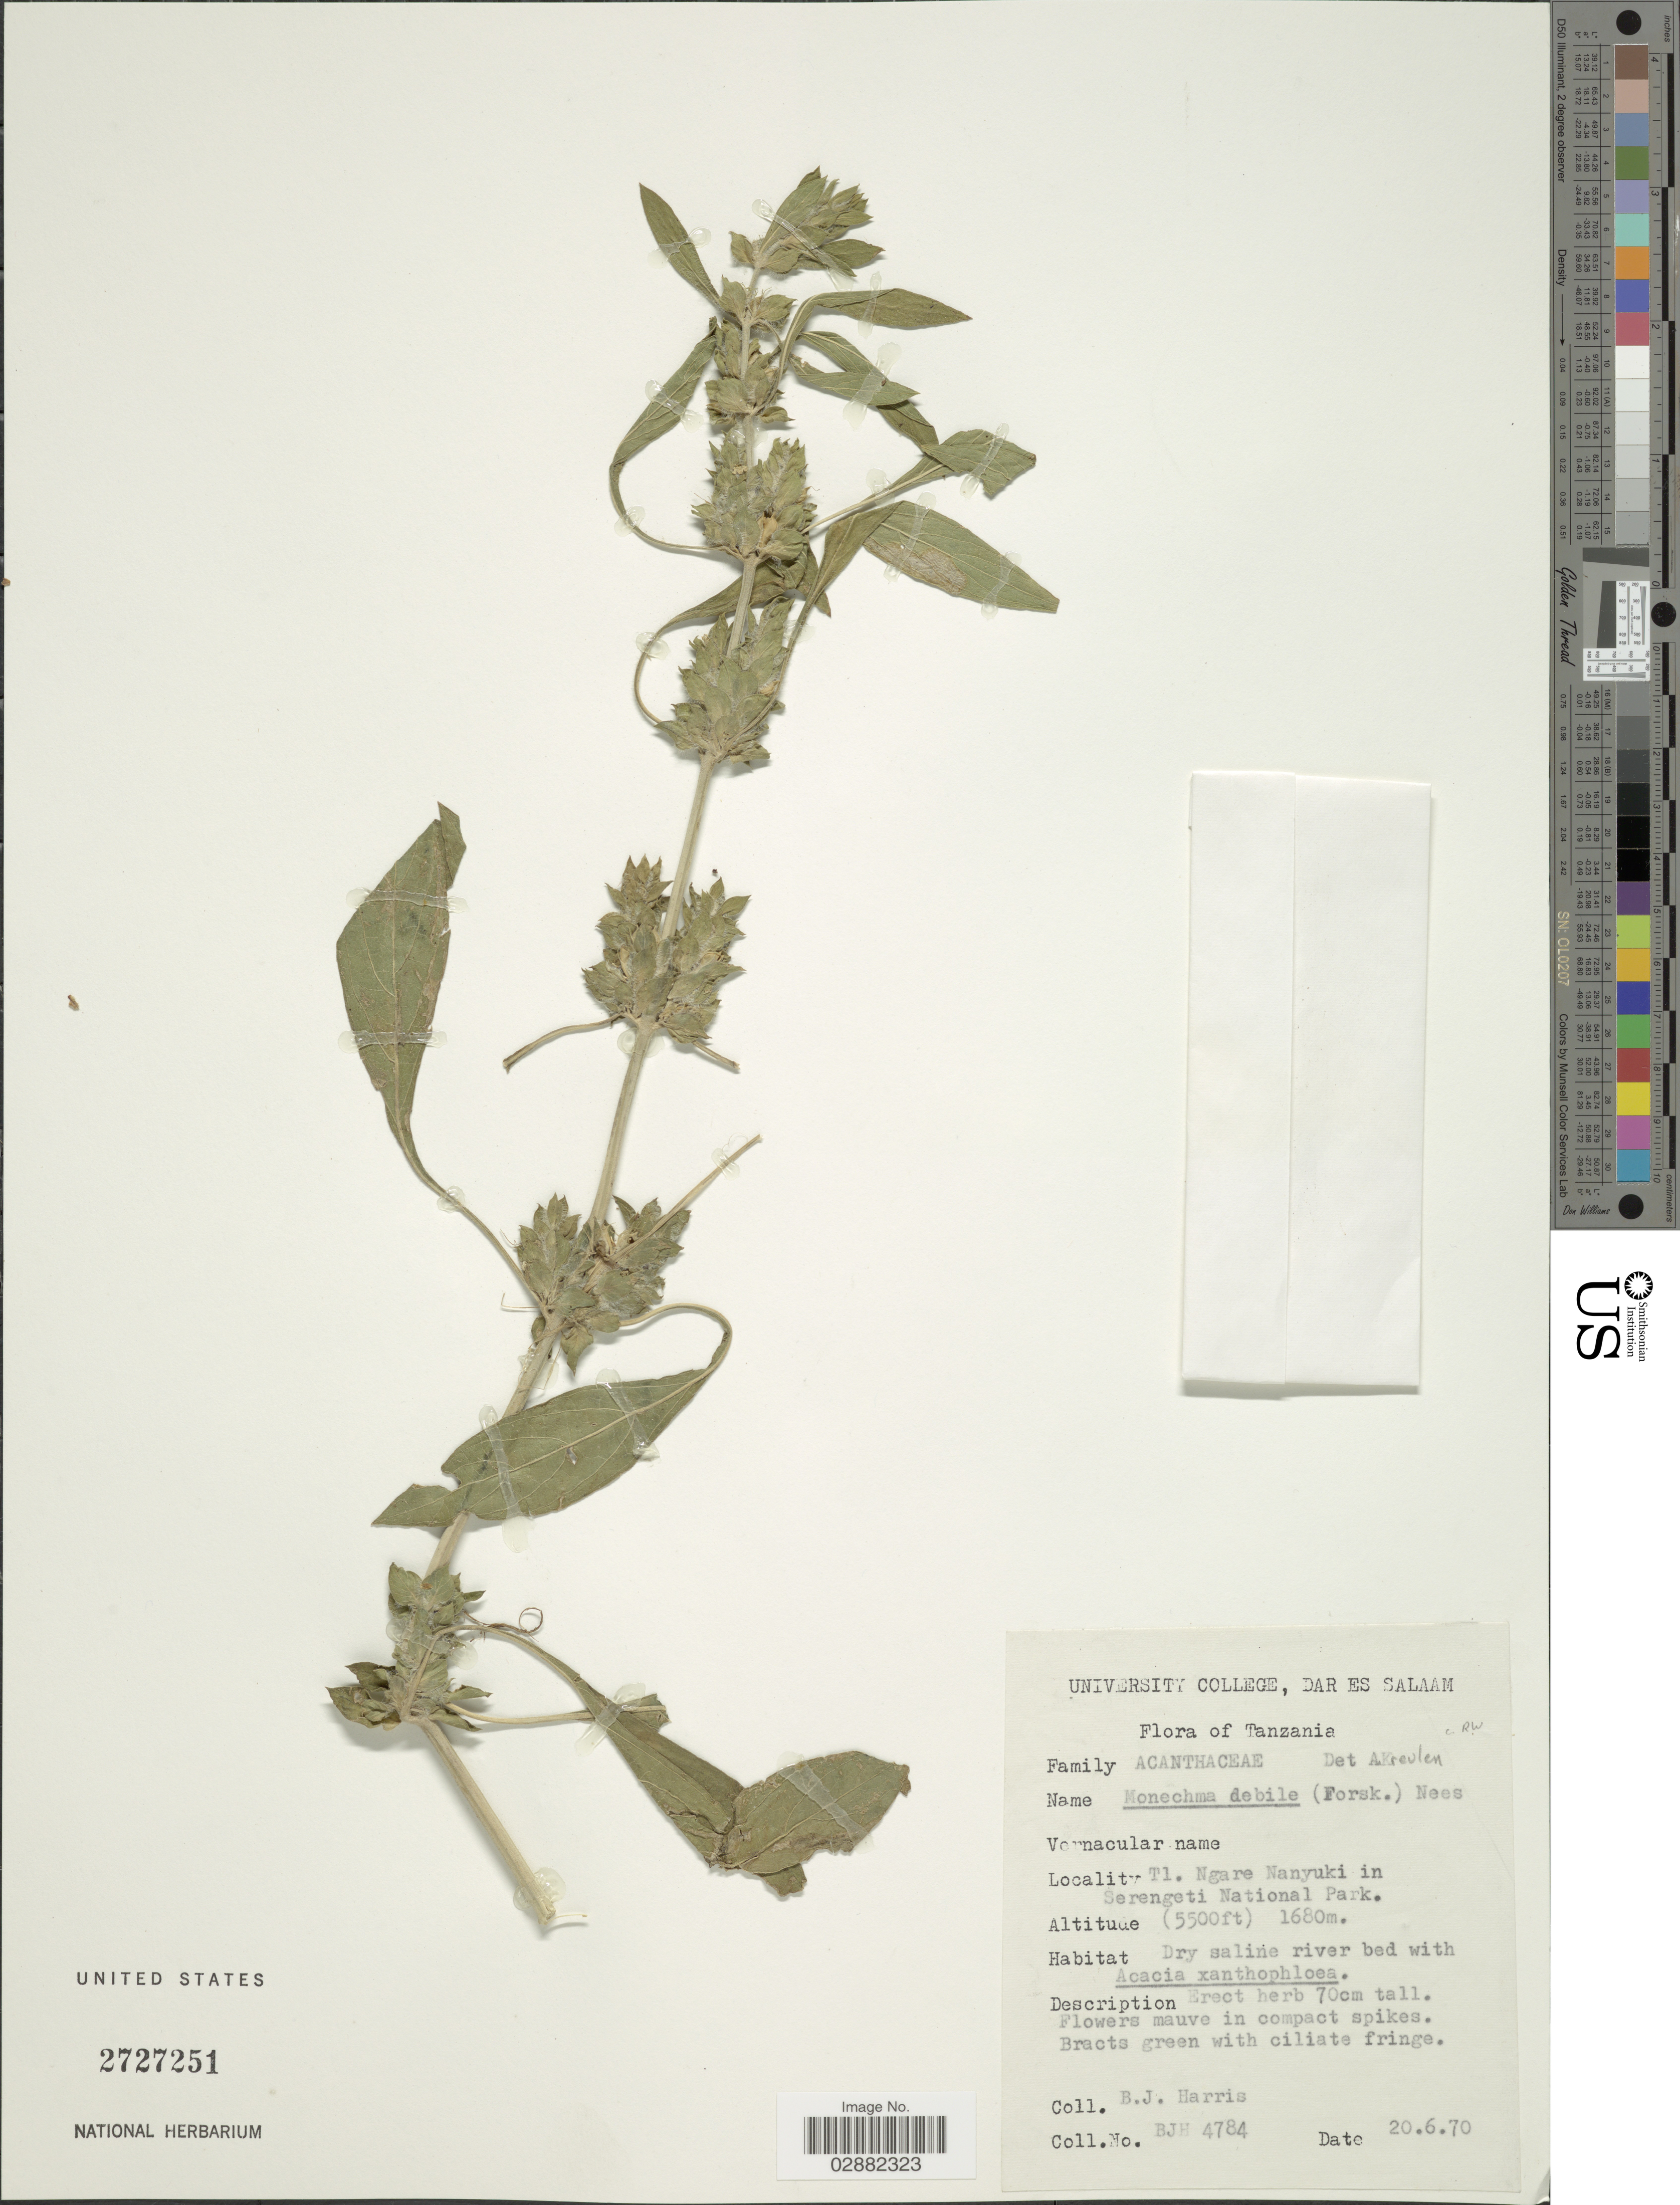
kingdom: Plantae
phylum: Tracheophyta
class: Magnoliopsida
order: Lamiales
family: Acanthaceae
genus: Justicia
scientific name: Justicia debilis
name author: (Forssk.) Vahl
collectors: B. J. Harris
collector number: BJH4784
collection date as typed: Transcribed d/m/y: 20/6/70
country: Tanzania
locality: T1. Ngare Nanyuki in Serengeti National Park.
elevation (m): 1680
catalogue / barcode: US 2727251